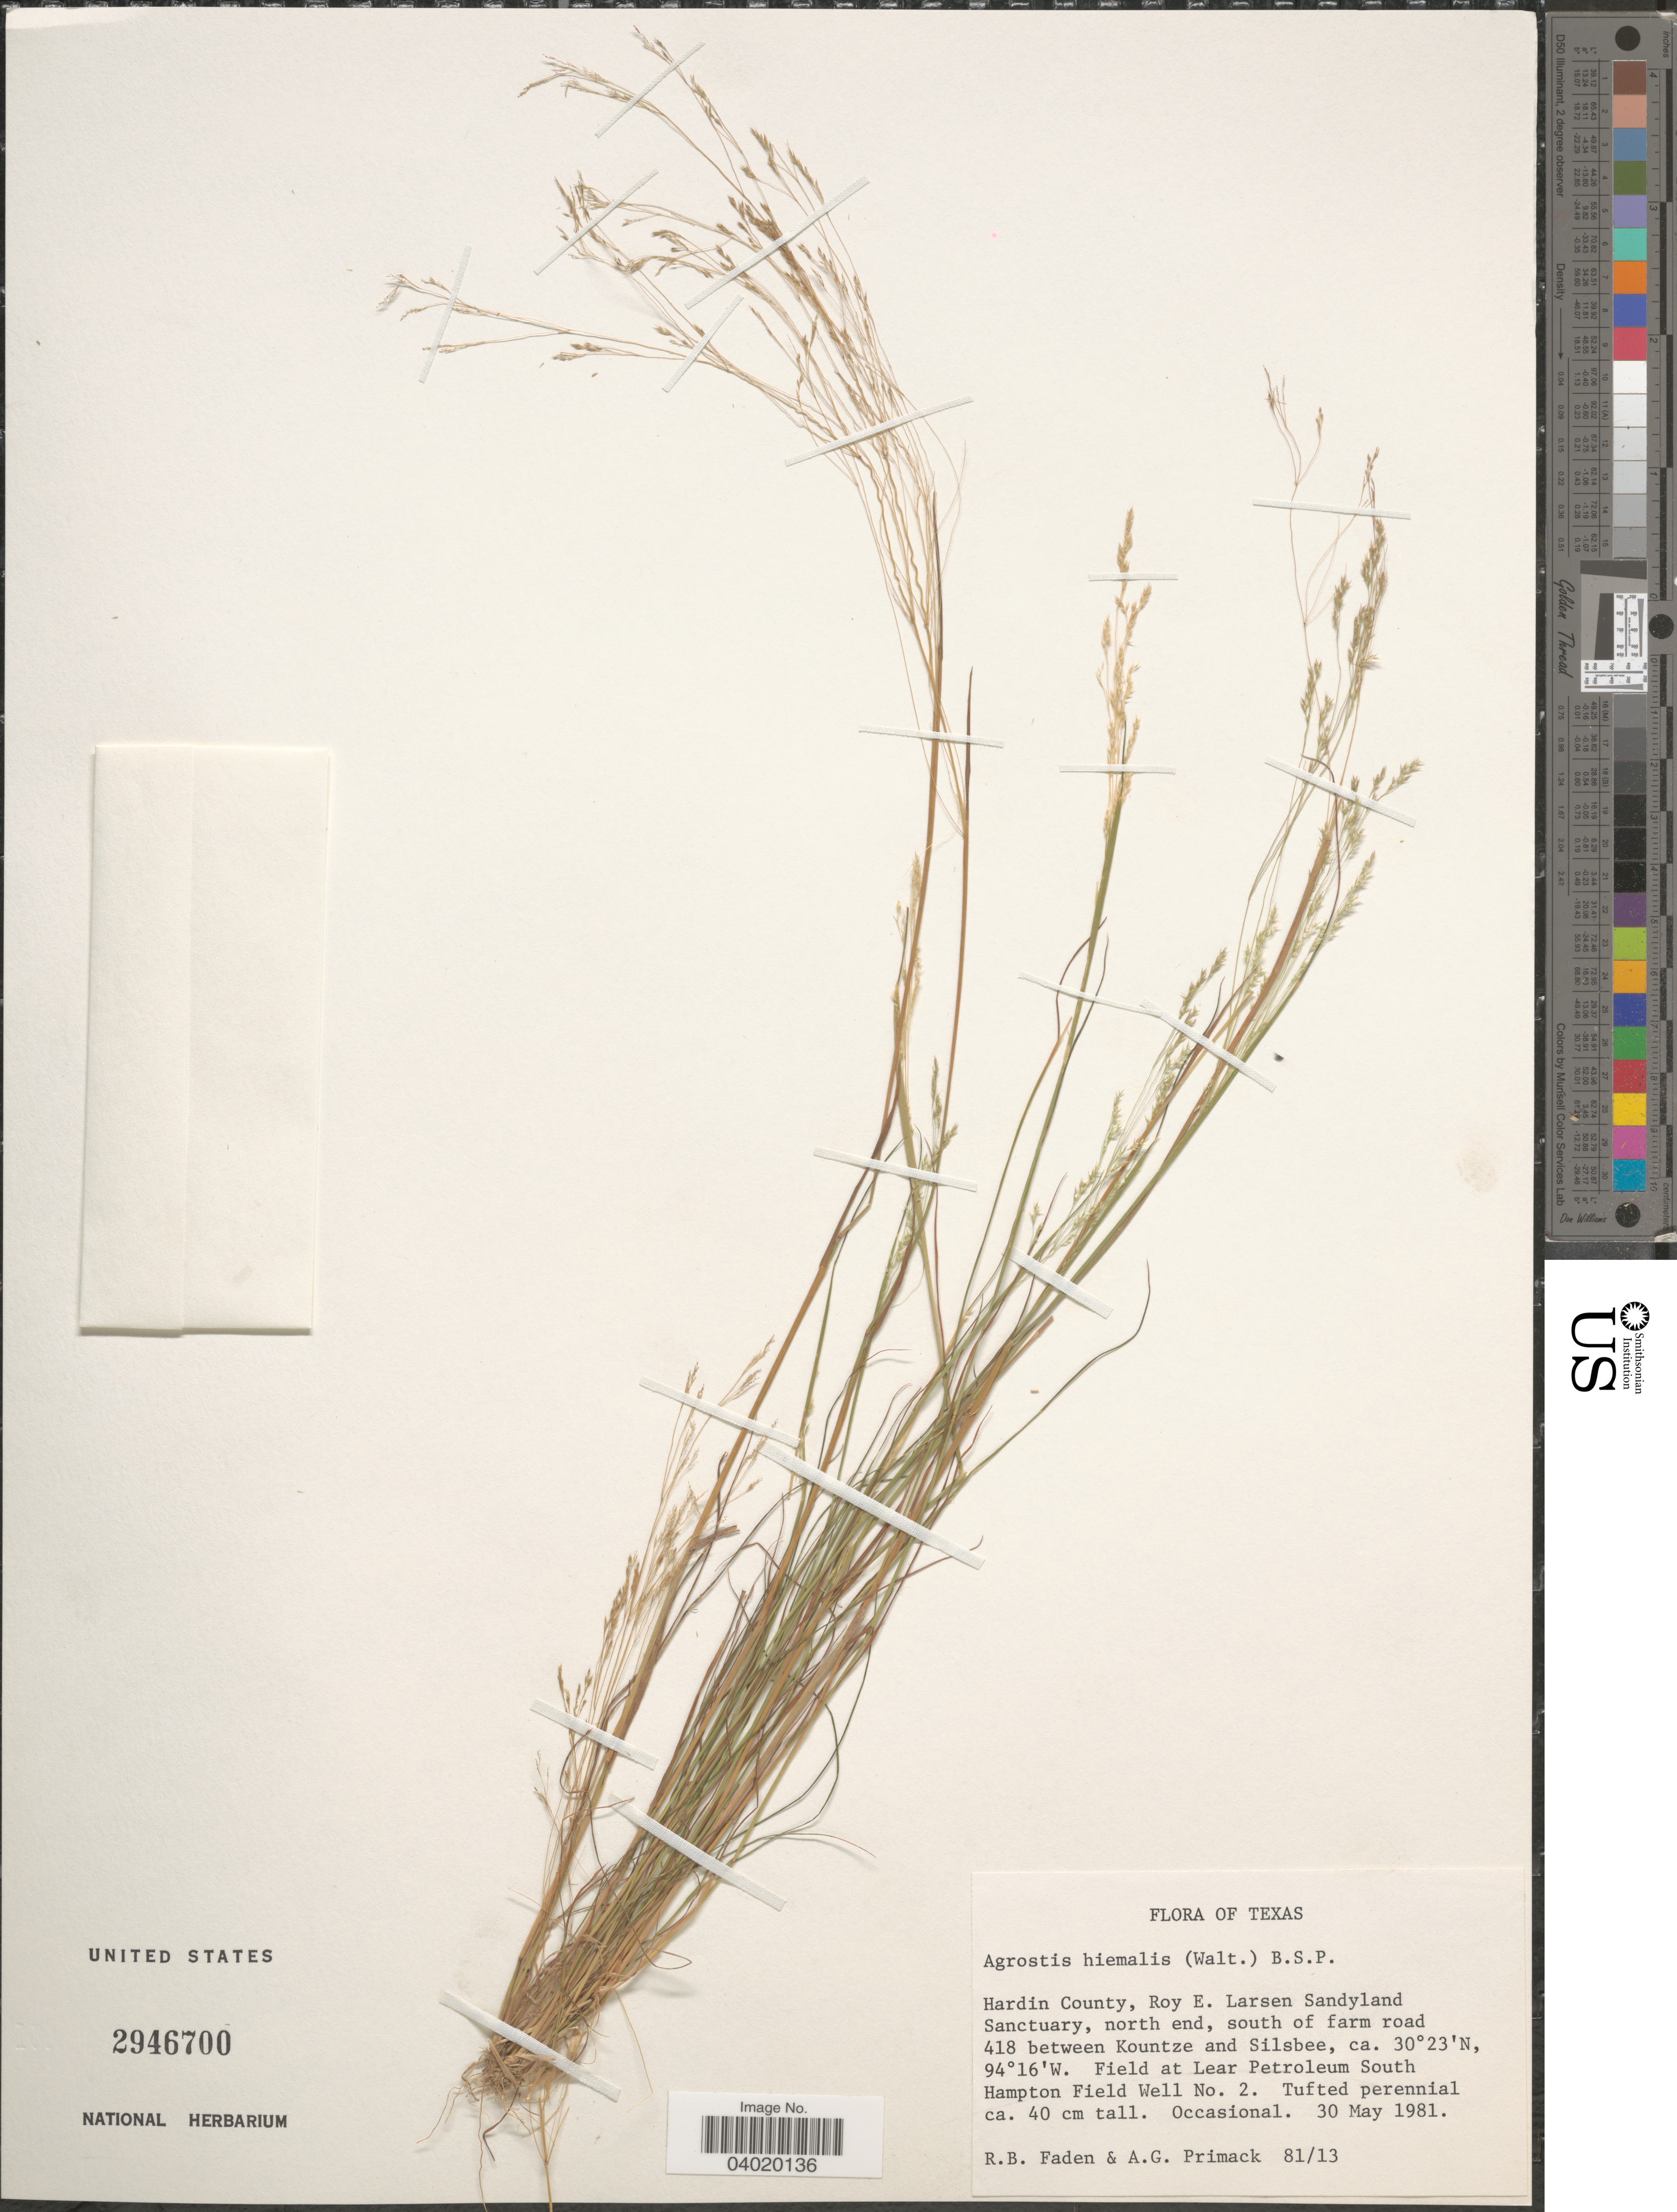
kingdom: Plantae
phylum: Tracheophyta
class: Liliopsida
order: Poales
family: Poaceae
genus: Agrostis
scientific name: Agrostis hyemalis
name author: (Walter) Britton et al.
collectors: R. B. Faden & A. Primack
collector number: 81/13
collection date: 1981-05-30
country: United States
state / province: Texas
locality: Hardin County, Roy E. Larsen Sandyland Sanctuary, north end, south of farm road 418 between Kountze and Silsbee. Field at Lear Petroleum South Hampton Field Well No. 2.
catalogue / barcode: US 2946700